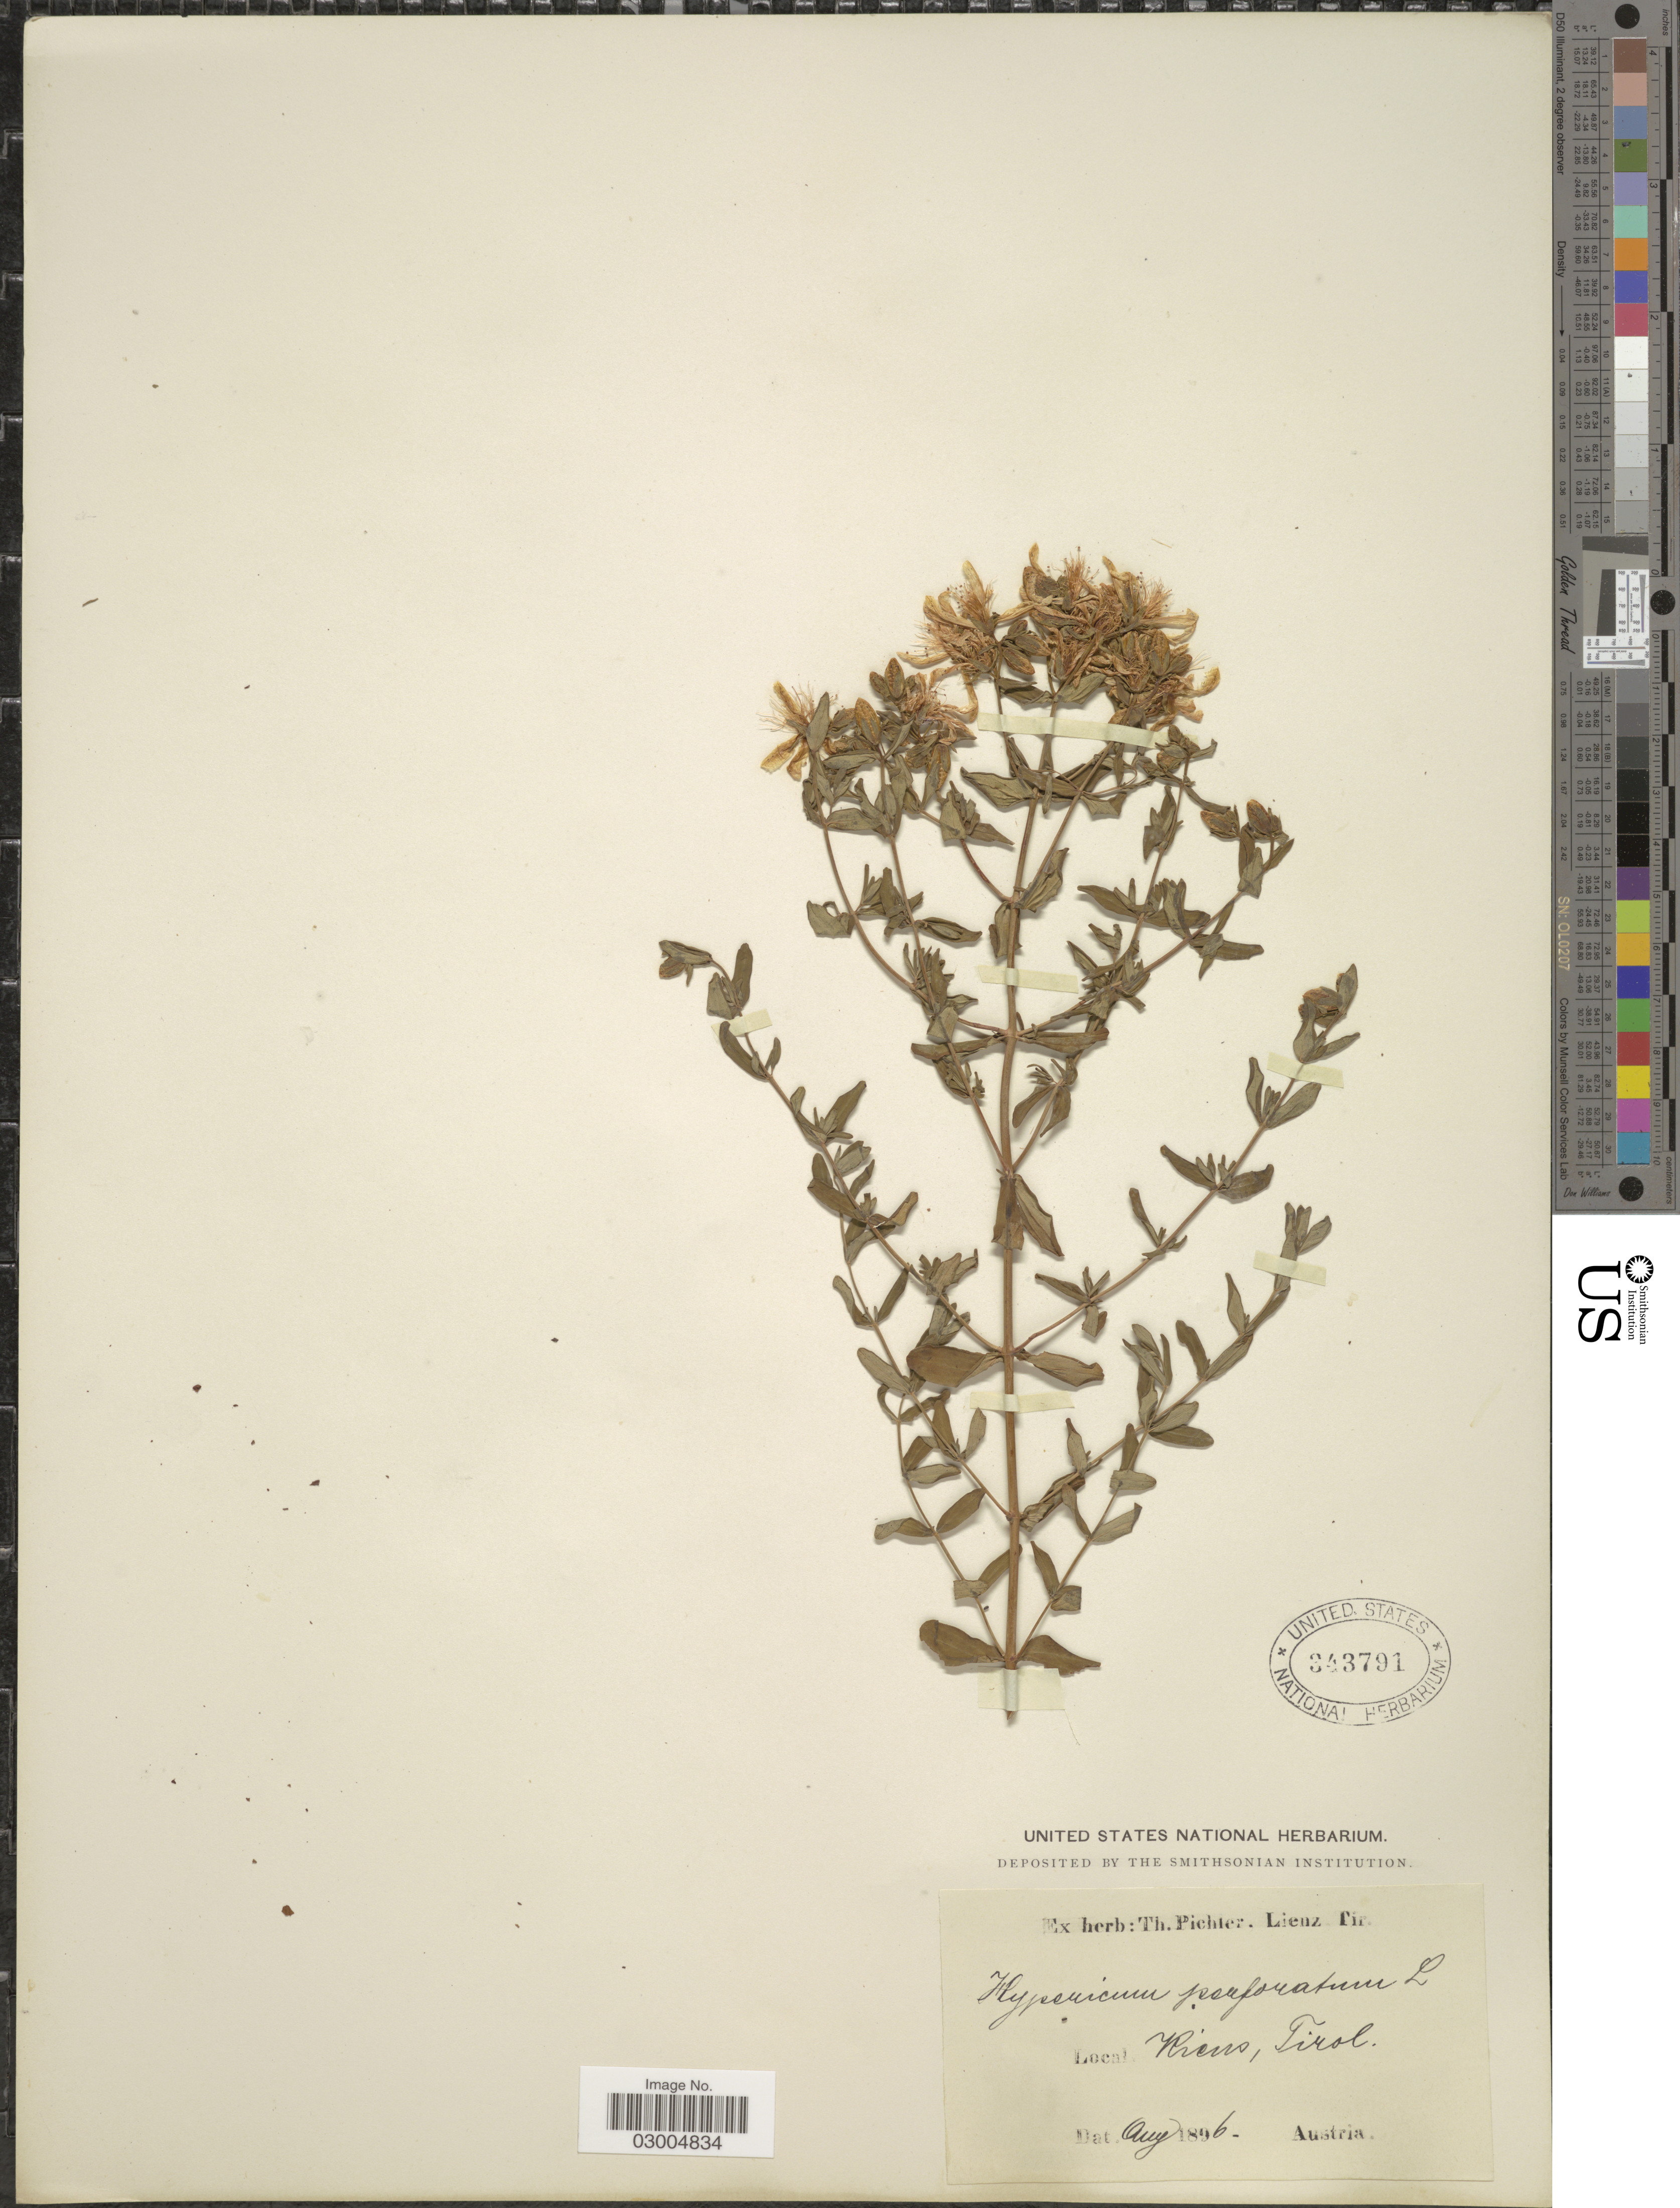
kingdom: Plantae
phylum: Tracheophyta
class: Magnoliopsida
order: Malpighiales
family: Hypericaceae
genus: Hypericum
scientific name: Hypericum perforatum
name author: L.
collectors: T. Pichler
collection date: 1896-08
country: Austria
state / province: Tirol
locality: Ricno. [interpreted]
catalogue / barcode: US 343791